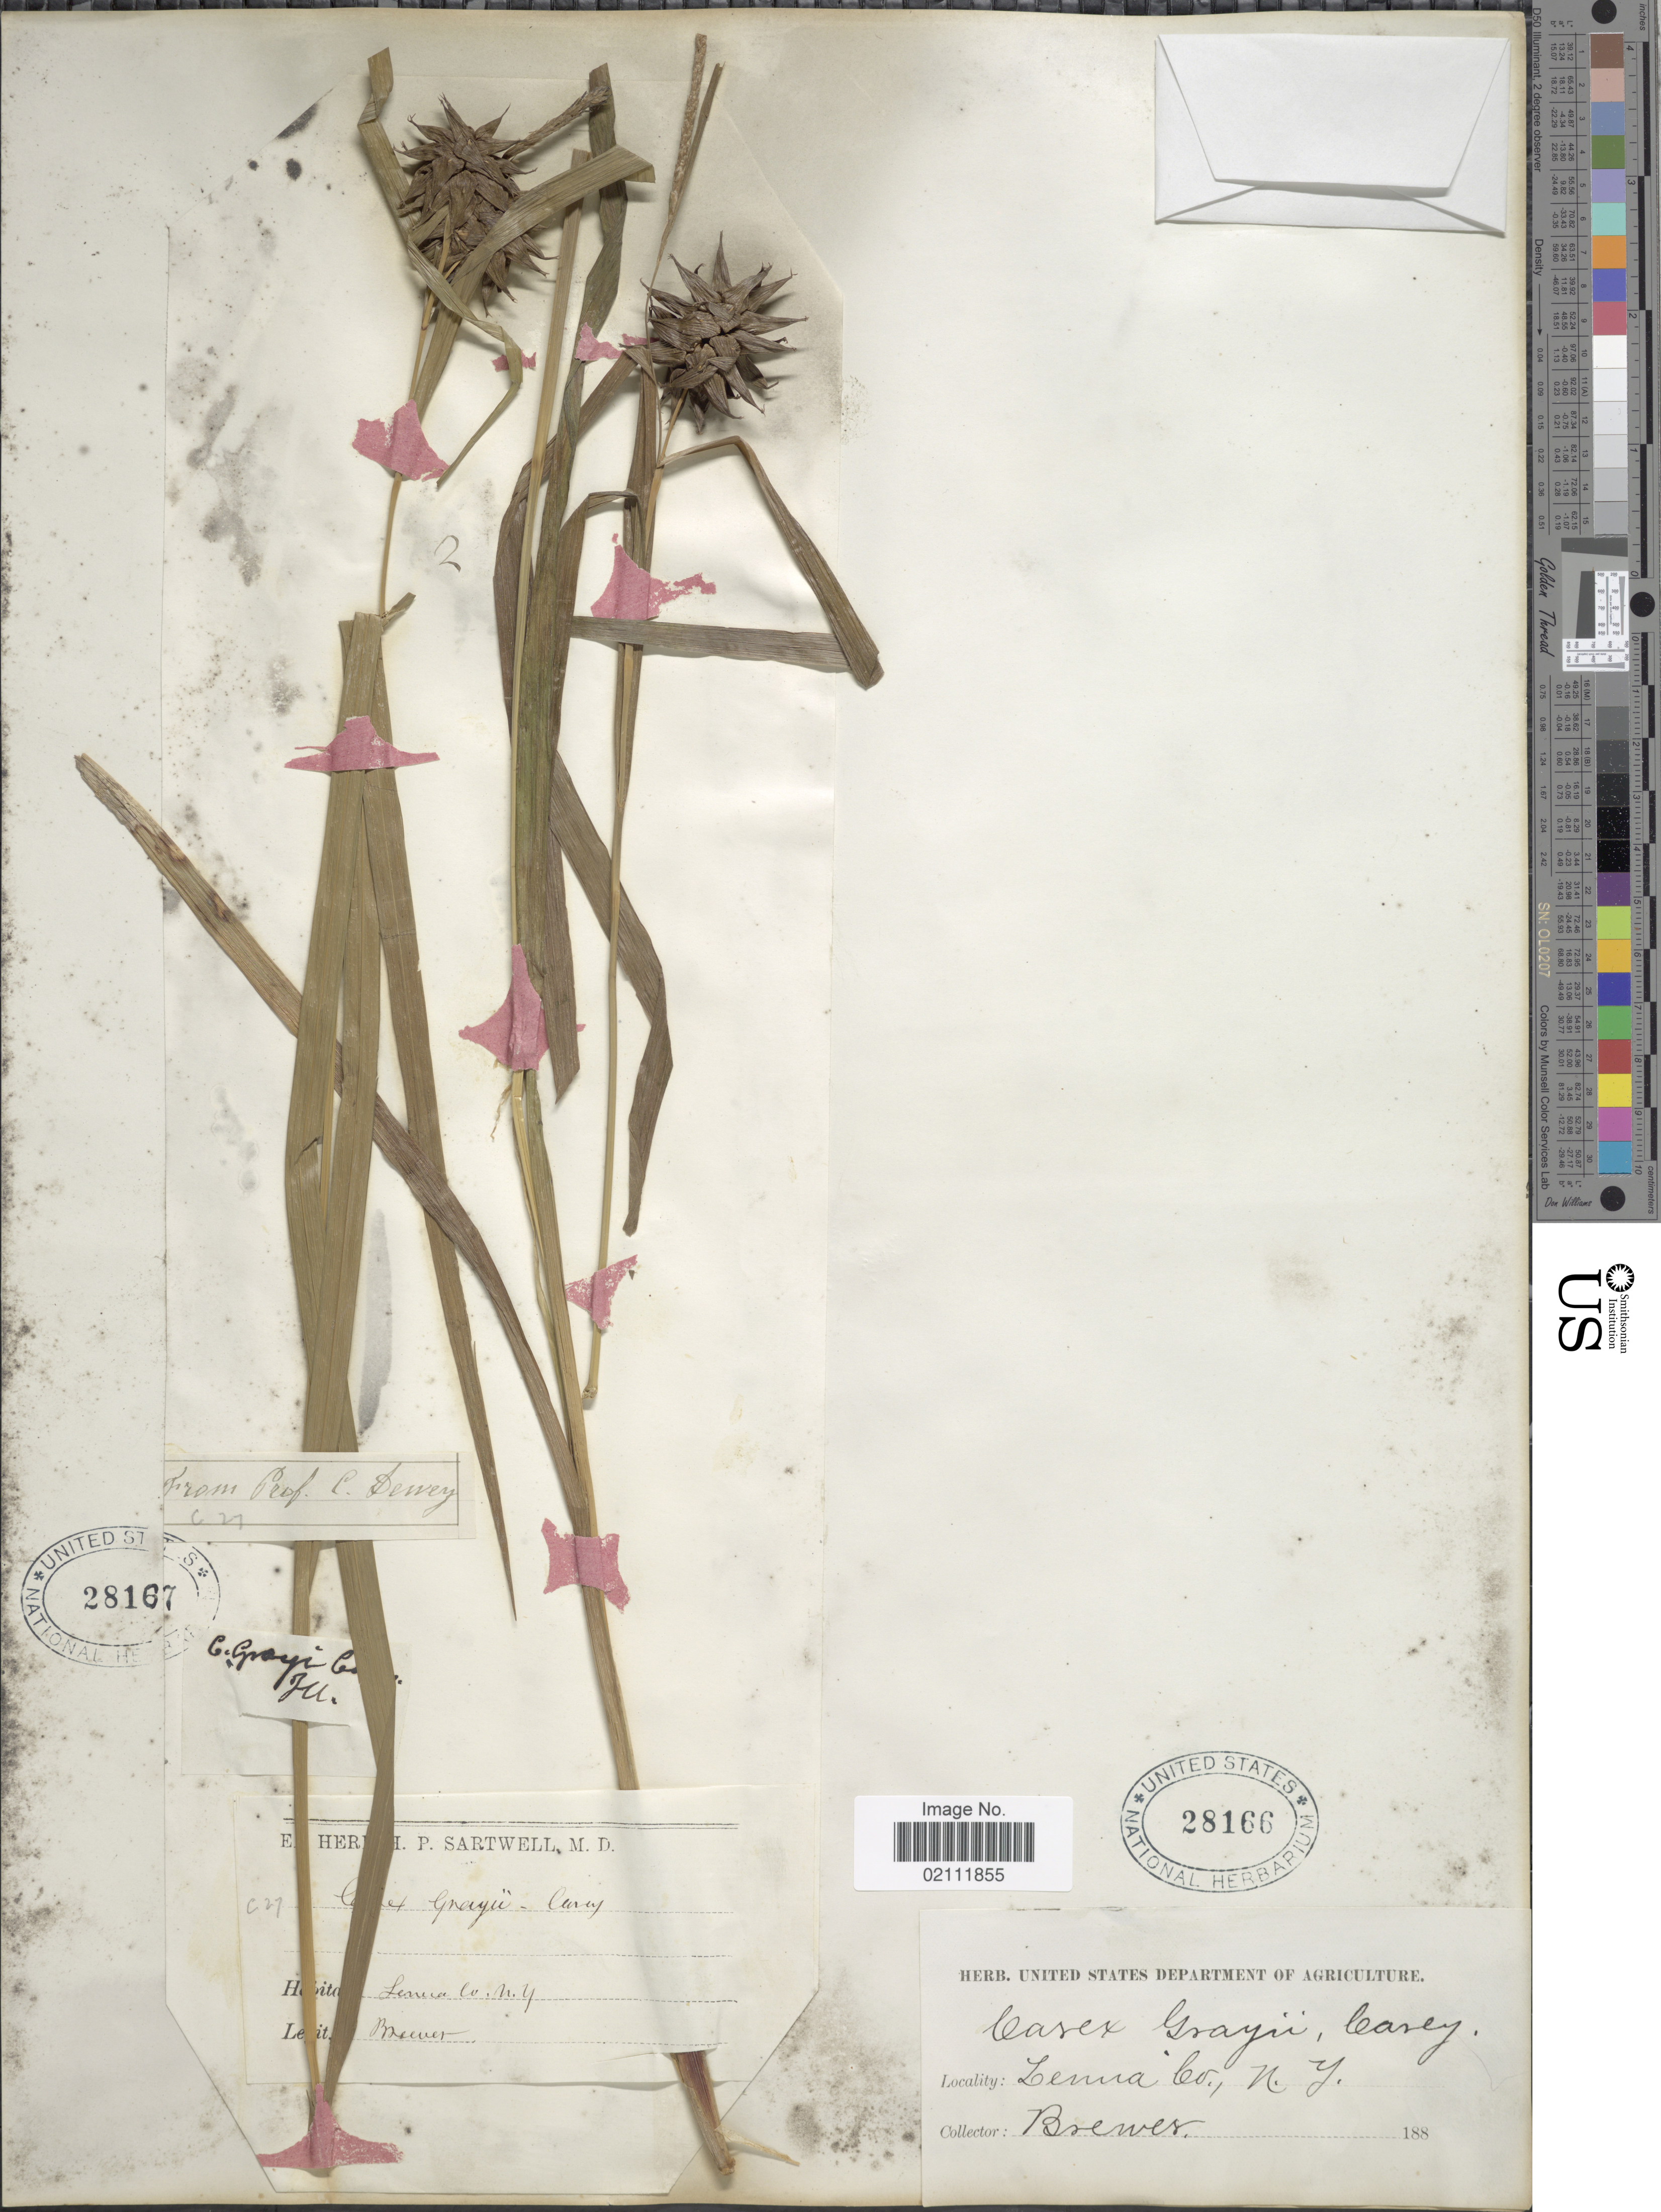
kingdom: Plantae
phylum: Tracheophyta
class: Liliopsida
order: Poales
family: Cyperaceae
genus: Carex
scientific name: Carex grayi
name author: J. Carey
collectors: -. Brewer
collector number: C27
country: United States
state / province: New York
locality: Seneca Co.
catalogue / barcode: US 28167